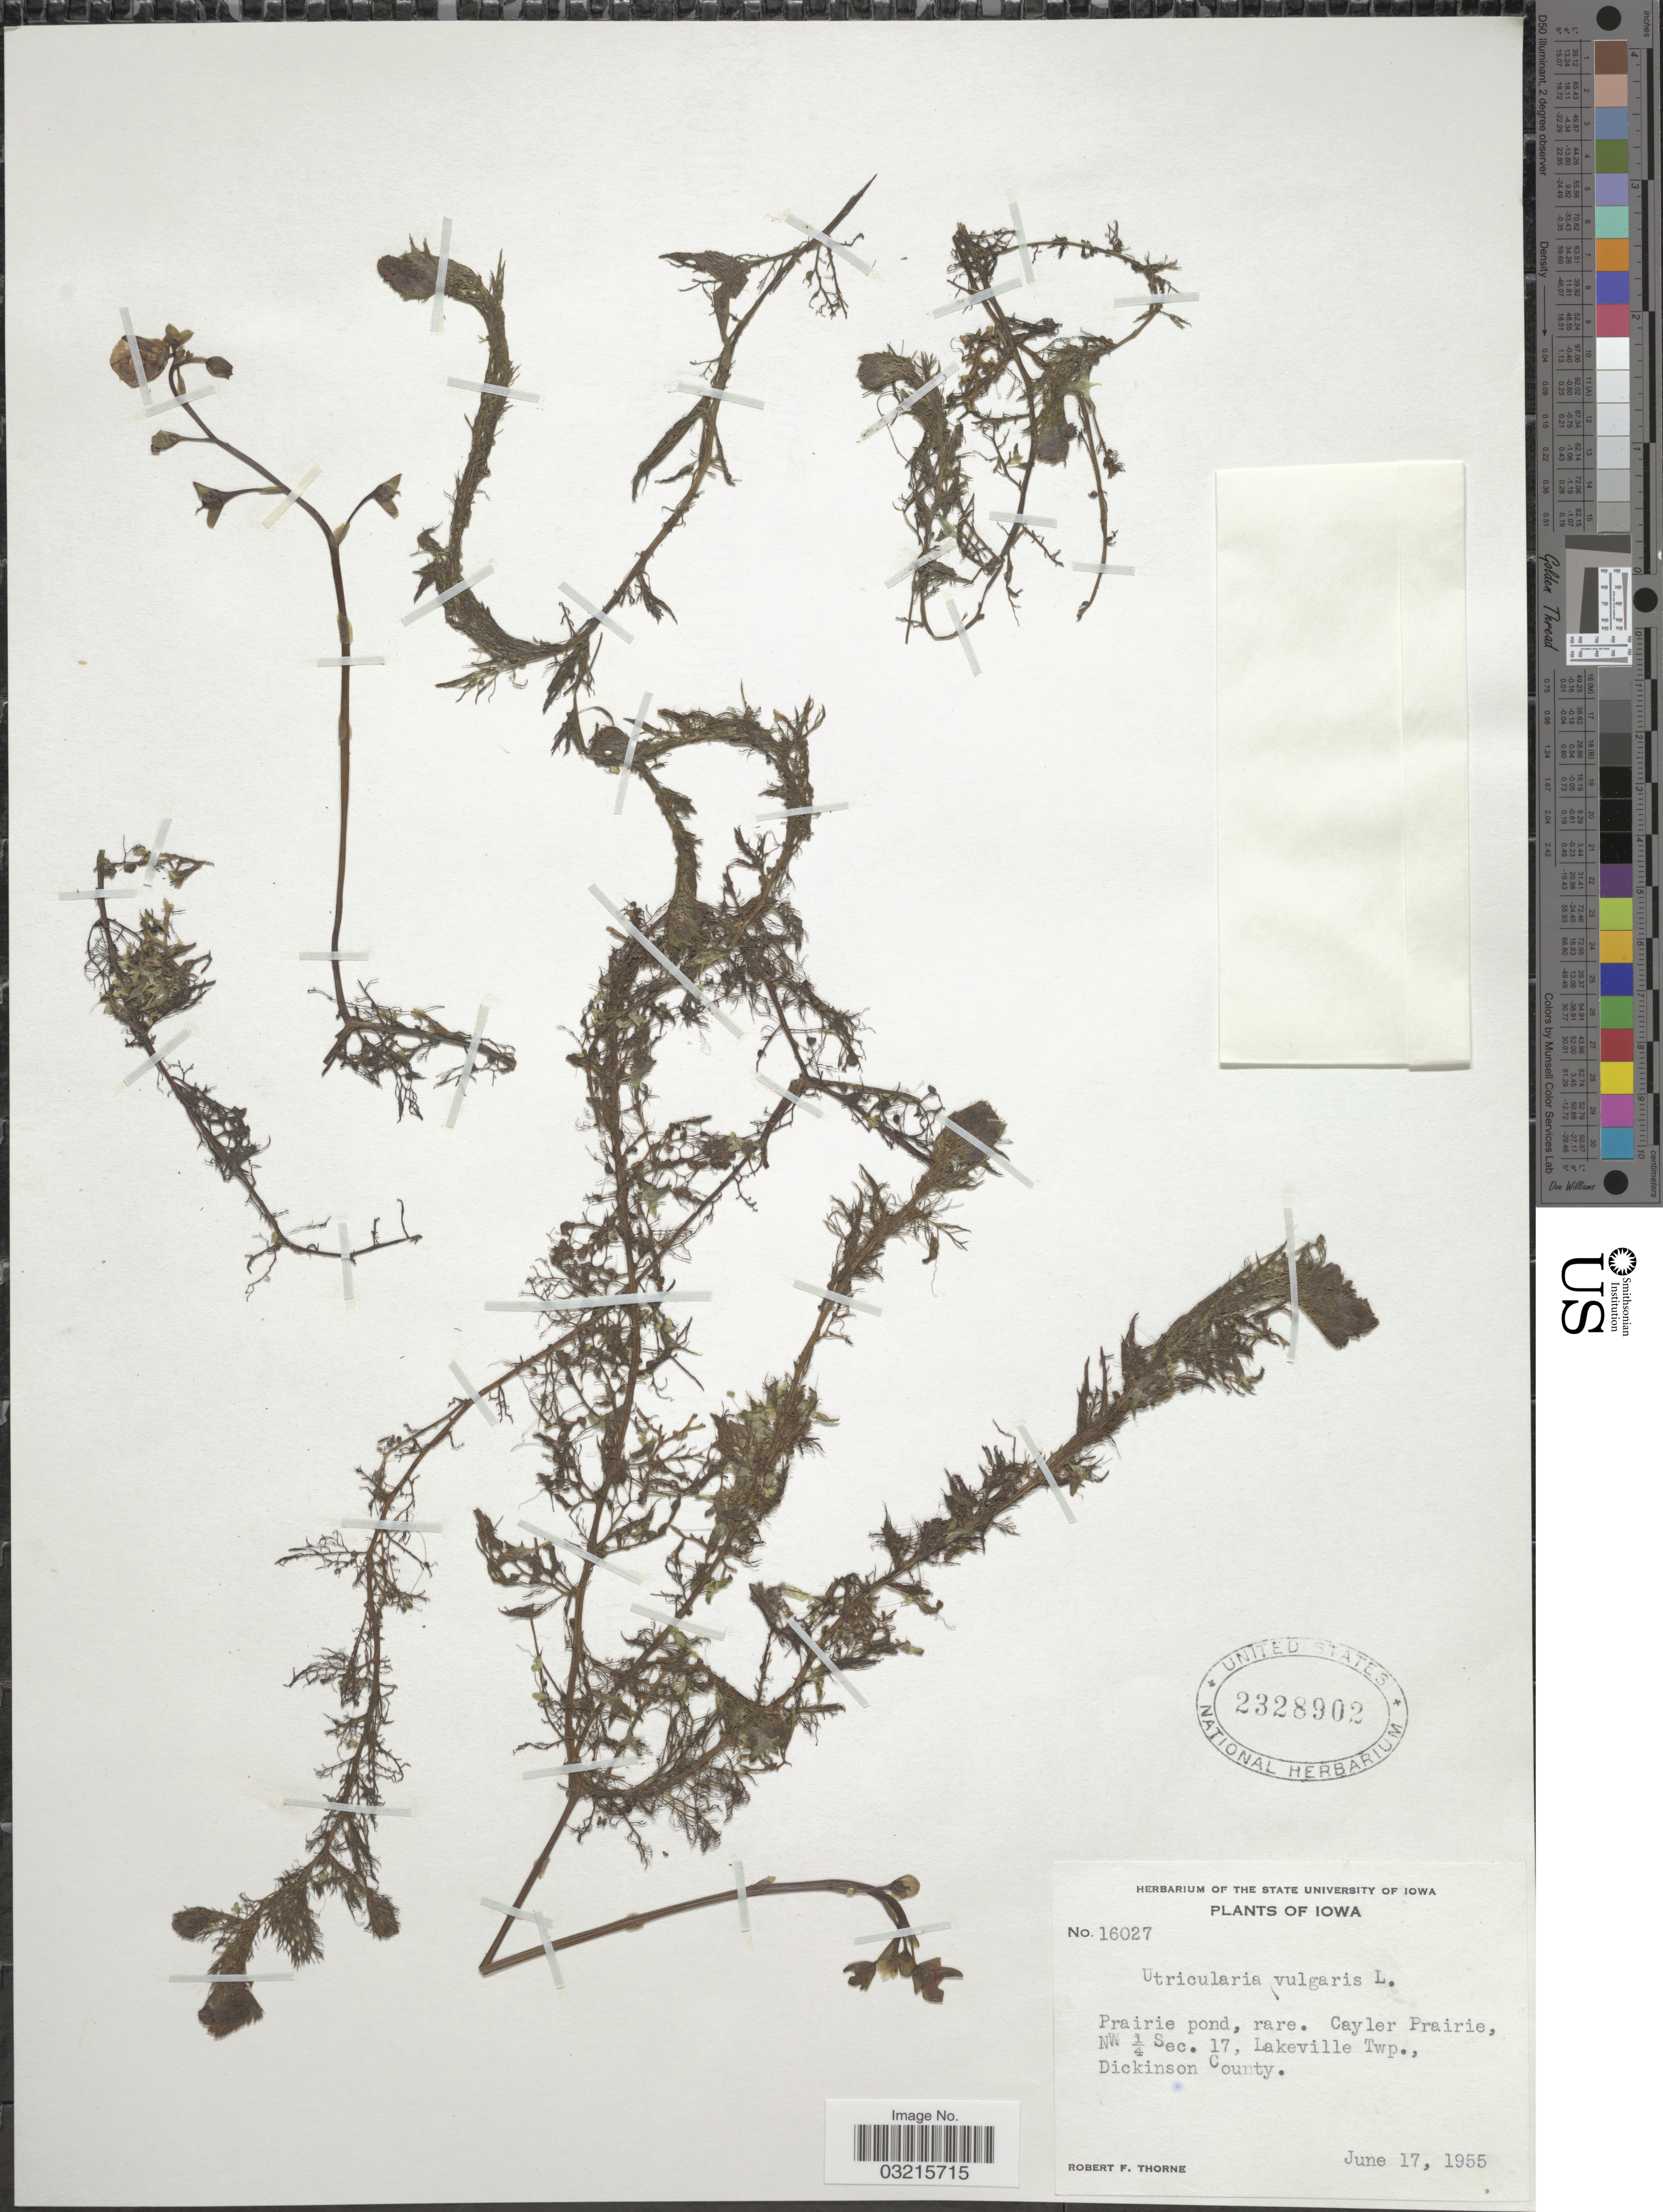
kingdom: Plantae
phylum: Tracheophyta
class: Magnoliopsida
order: Lamiales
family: Lentibulariaceae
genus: Utricularia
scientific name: Utricularia vulgaris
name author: L.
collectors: R. F. Thorne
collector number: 16027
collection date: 1955-06-17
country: United States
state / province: Iowa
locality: Cayler Prairie, NW ¼ Sec. 17, Lakeville Twp., Dickinson County.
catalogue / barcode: US 2328902